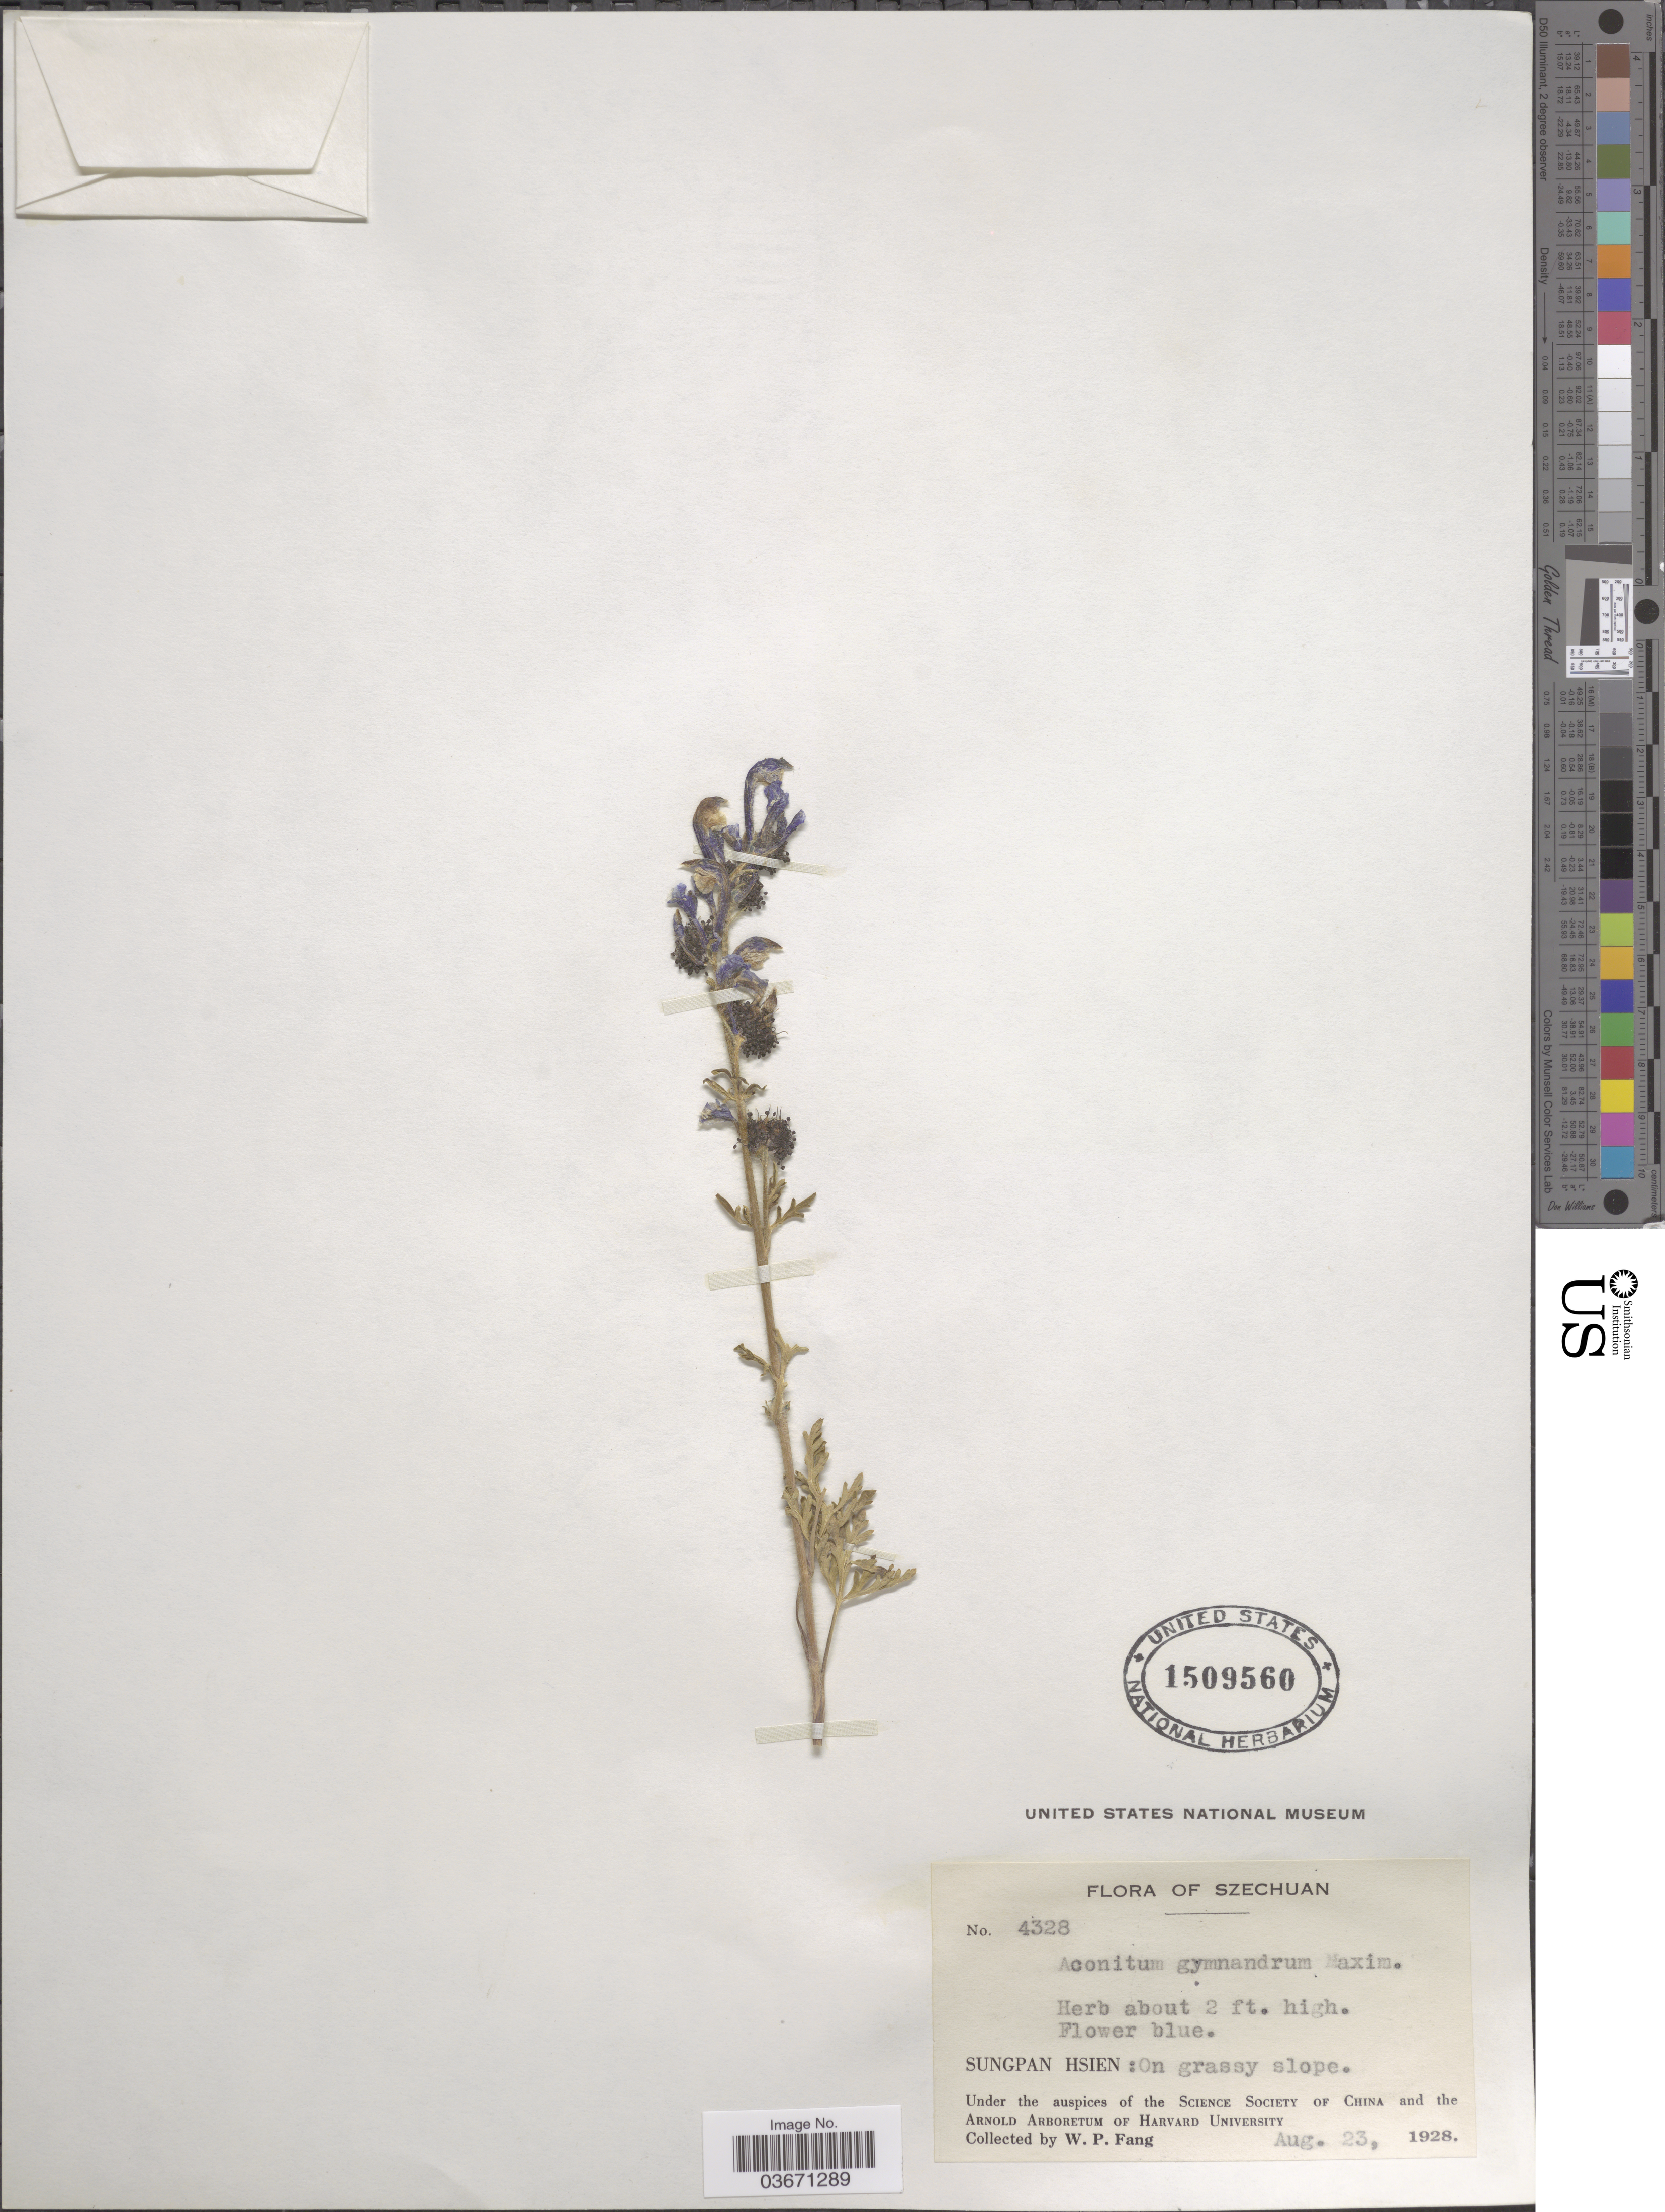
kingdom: Plantae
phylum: Tracheophyta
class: Magnoliopsida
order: Ranunculales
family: Ranunculaceae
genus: Aconitum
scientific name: Aconitum gymnandrum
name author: Maxim.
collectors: W. P. Fang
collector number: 4328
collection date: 1928-08-23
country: China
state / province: Sichuan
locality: Sungpan Hsien: On grassy slope.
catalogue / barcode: US 1509560